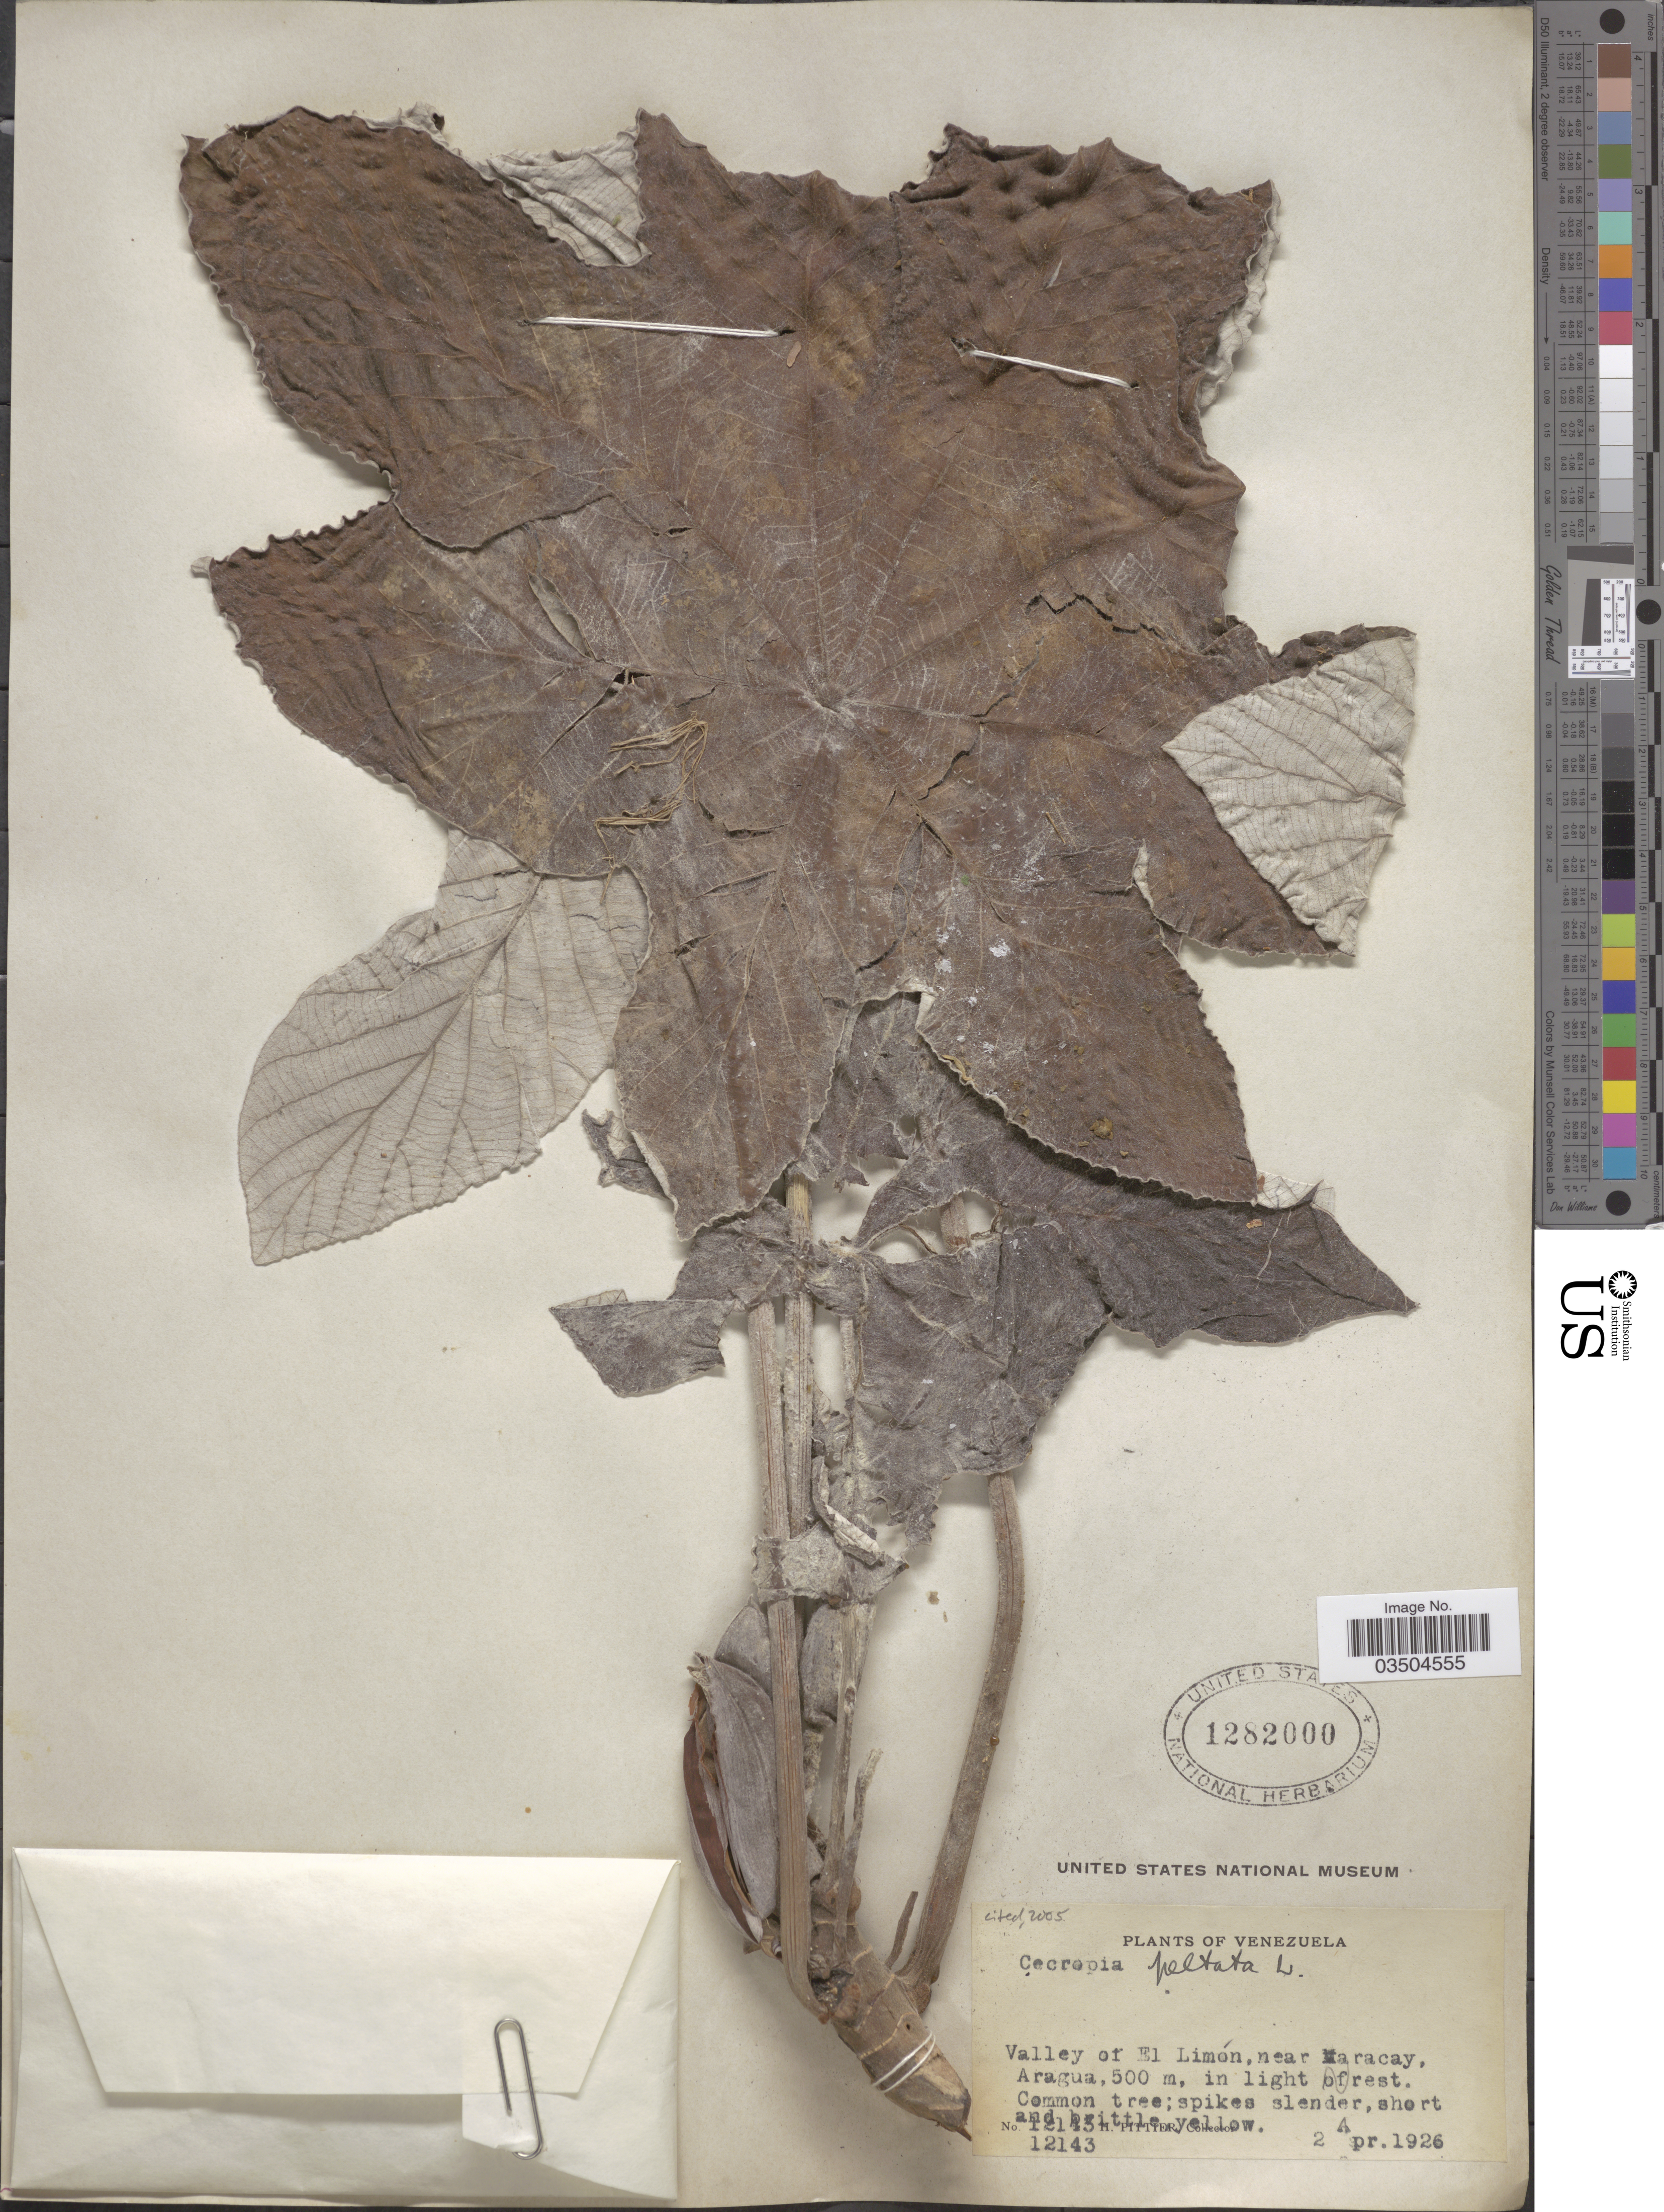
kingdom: Plantae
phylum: Tracheophyta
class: Magnoliopsida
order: Rosales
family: Urticaceae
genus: Cecropia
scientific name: Cecropia peltata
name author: L.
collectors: H. F. Pittier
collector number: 12143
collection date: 1926-04-02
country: Venezuela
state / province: Aragua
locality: Valley of El Limón, near Maracay.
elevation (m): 500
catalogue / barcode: US 1282000